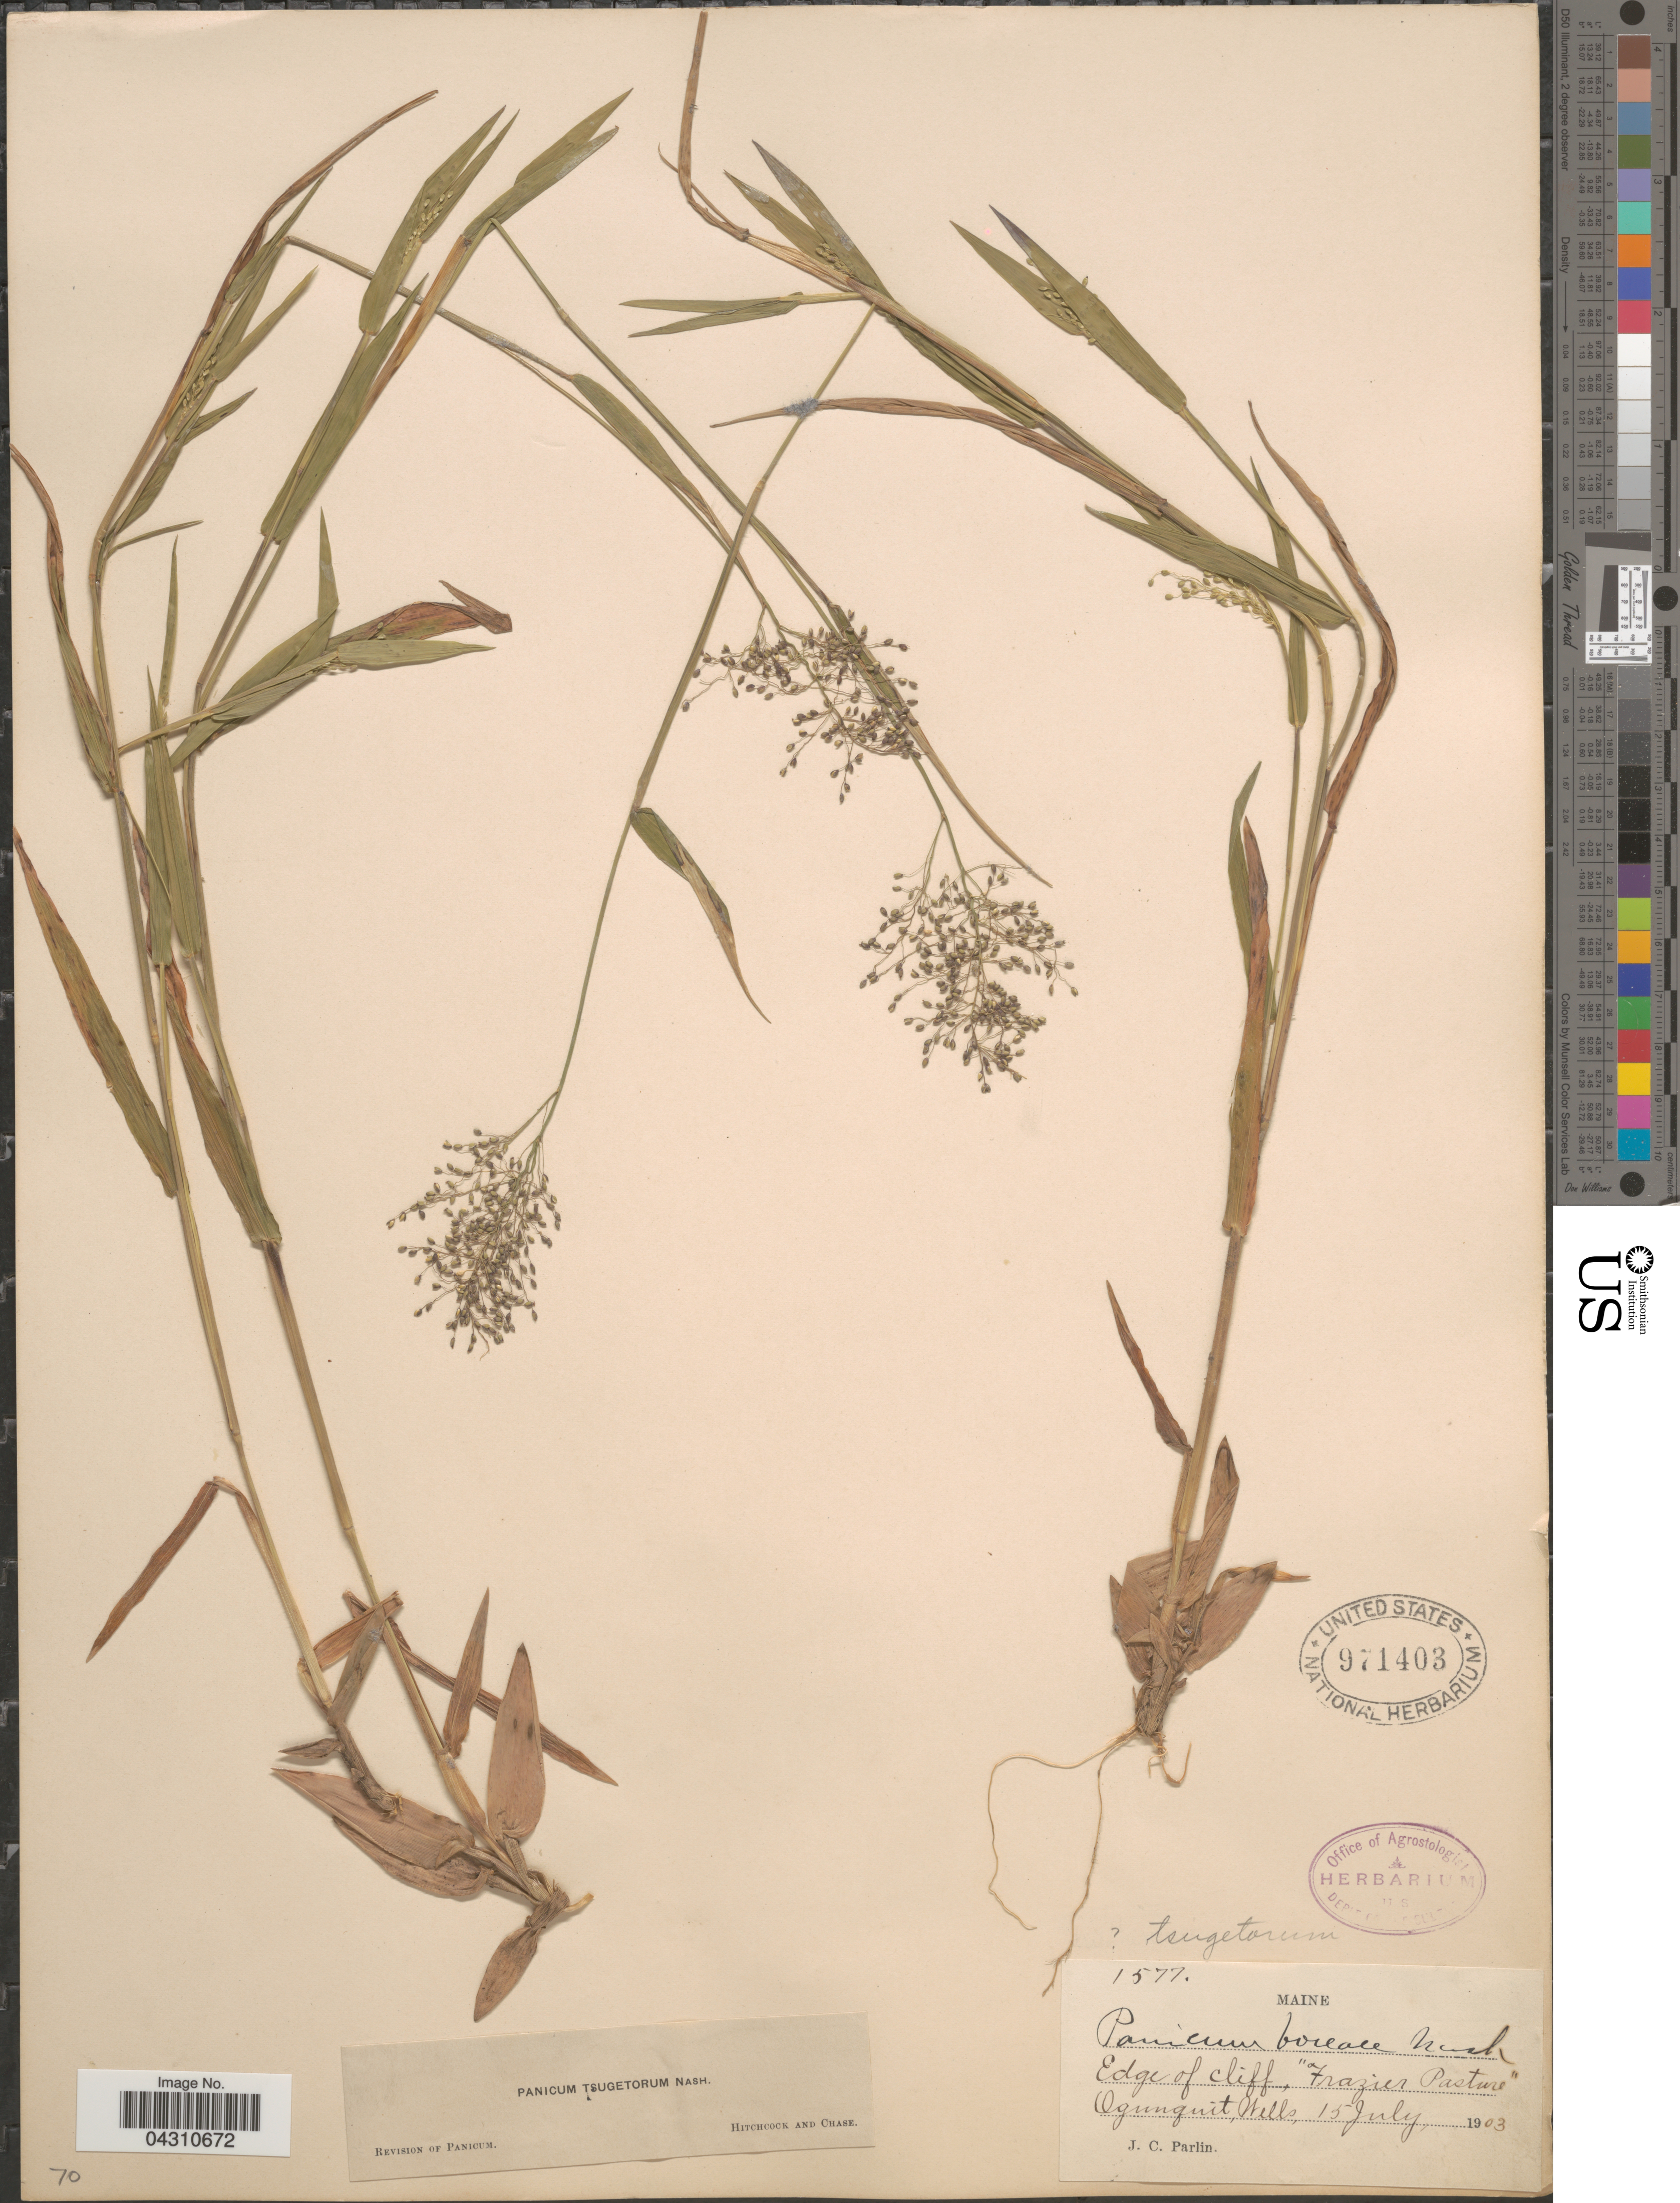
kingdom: Plantae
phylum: Tracheophyta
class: Liliopsida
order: Poales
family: Poaceae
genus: Dichanthelium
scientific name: Dichanthelium portoricense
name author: (Desv. ex Ham.) B.F. Hansen & Wunderlin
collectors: J. Parlin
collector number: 1577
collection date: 1903-07-15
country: United States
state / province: Maine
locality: Edge of cliff, "Frazier Pasture". Ogunquit, Wells.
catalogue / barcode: US 971403